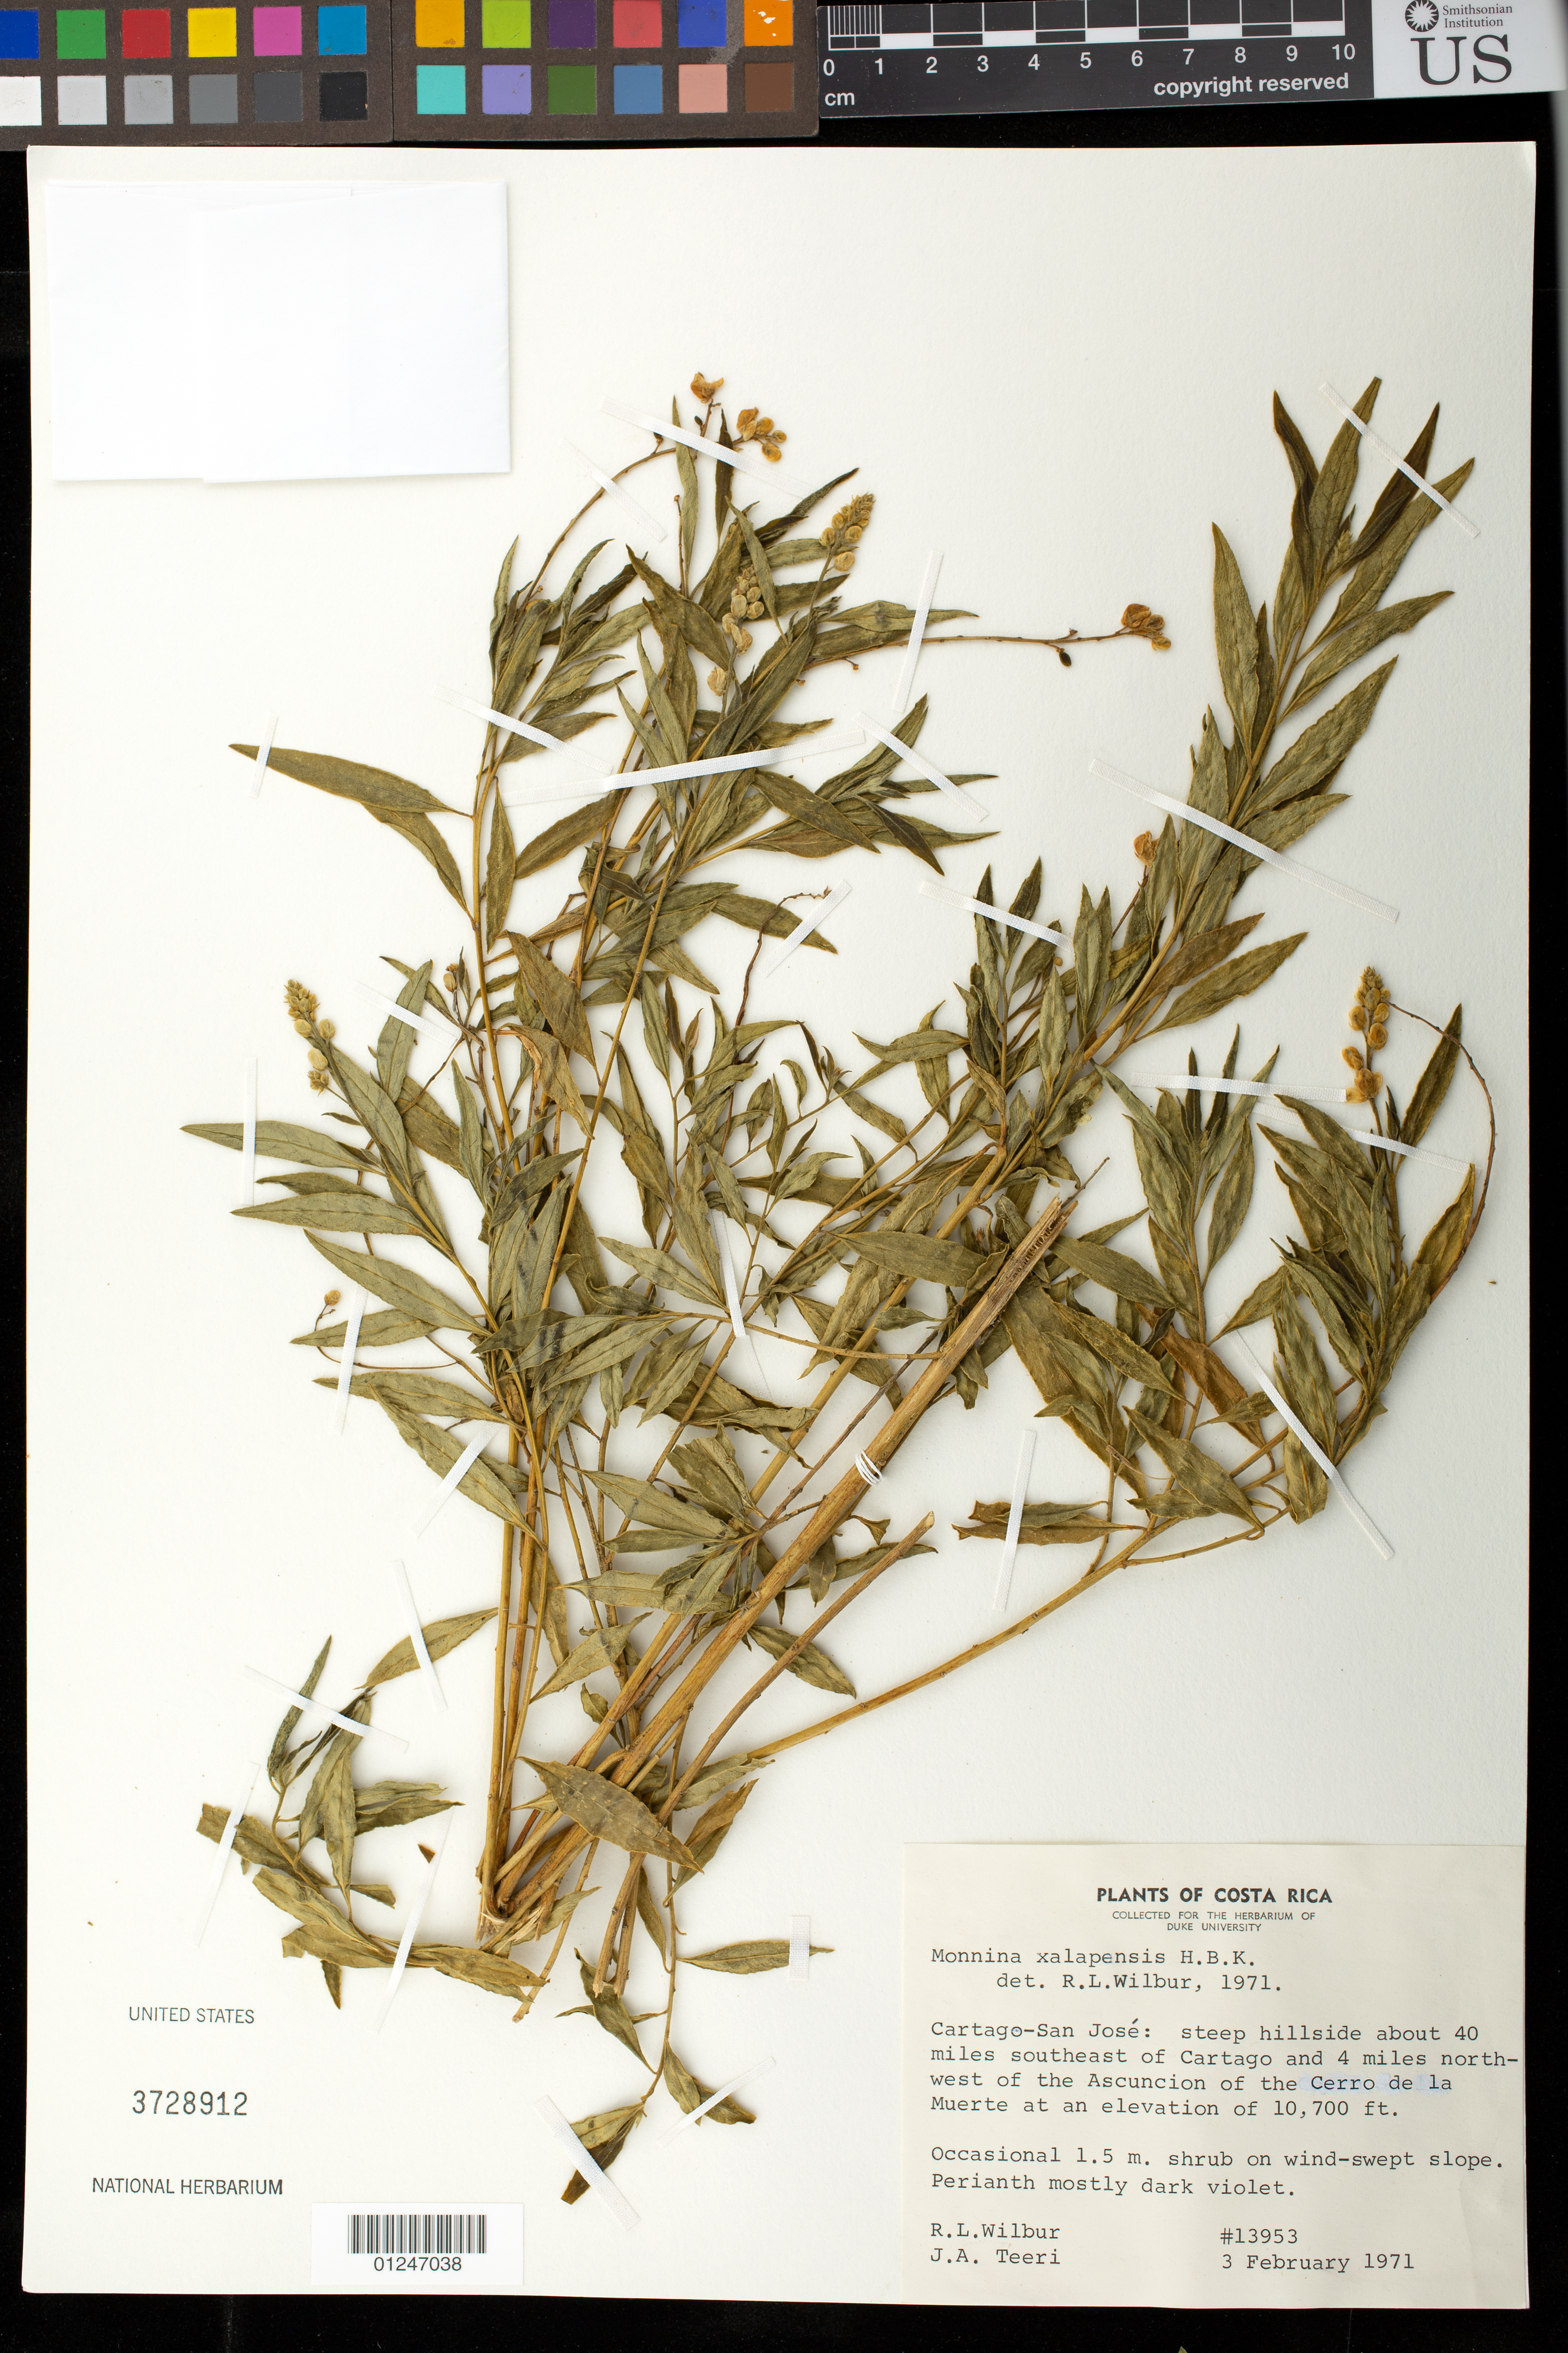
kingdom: Plantae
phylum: Tracheophyta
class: Magnoliopsida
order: Fabales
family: Polygalaceae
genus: Monnina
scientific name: Monnina xalapensis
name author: Kunth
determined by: Wilbur, R. L.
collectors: R. L. Wilbur & J. Teeri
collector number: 13953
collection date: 1971-02-03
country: Costa Rica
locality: about 40 mi. SE of Cartago and 4 mi. NW of the Ascuncion of the Cerro de la Muerte.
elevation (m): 3261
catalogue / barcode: US 3728912